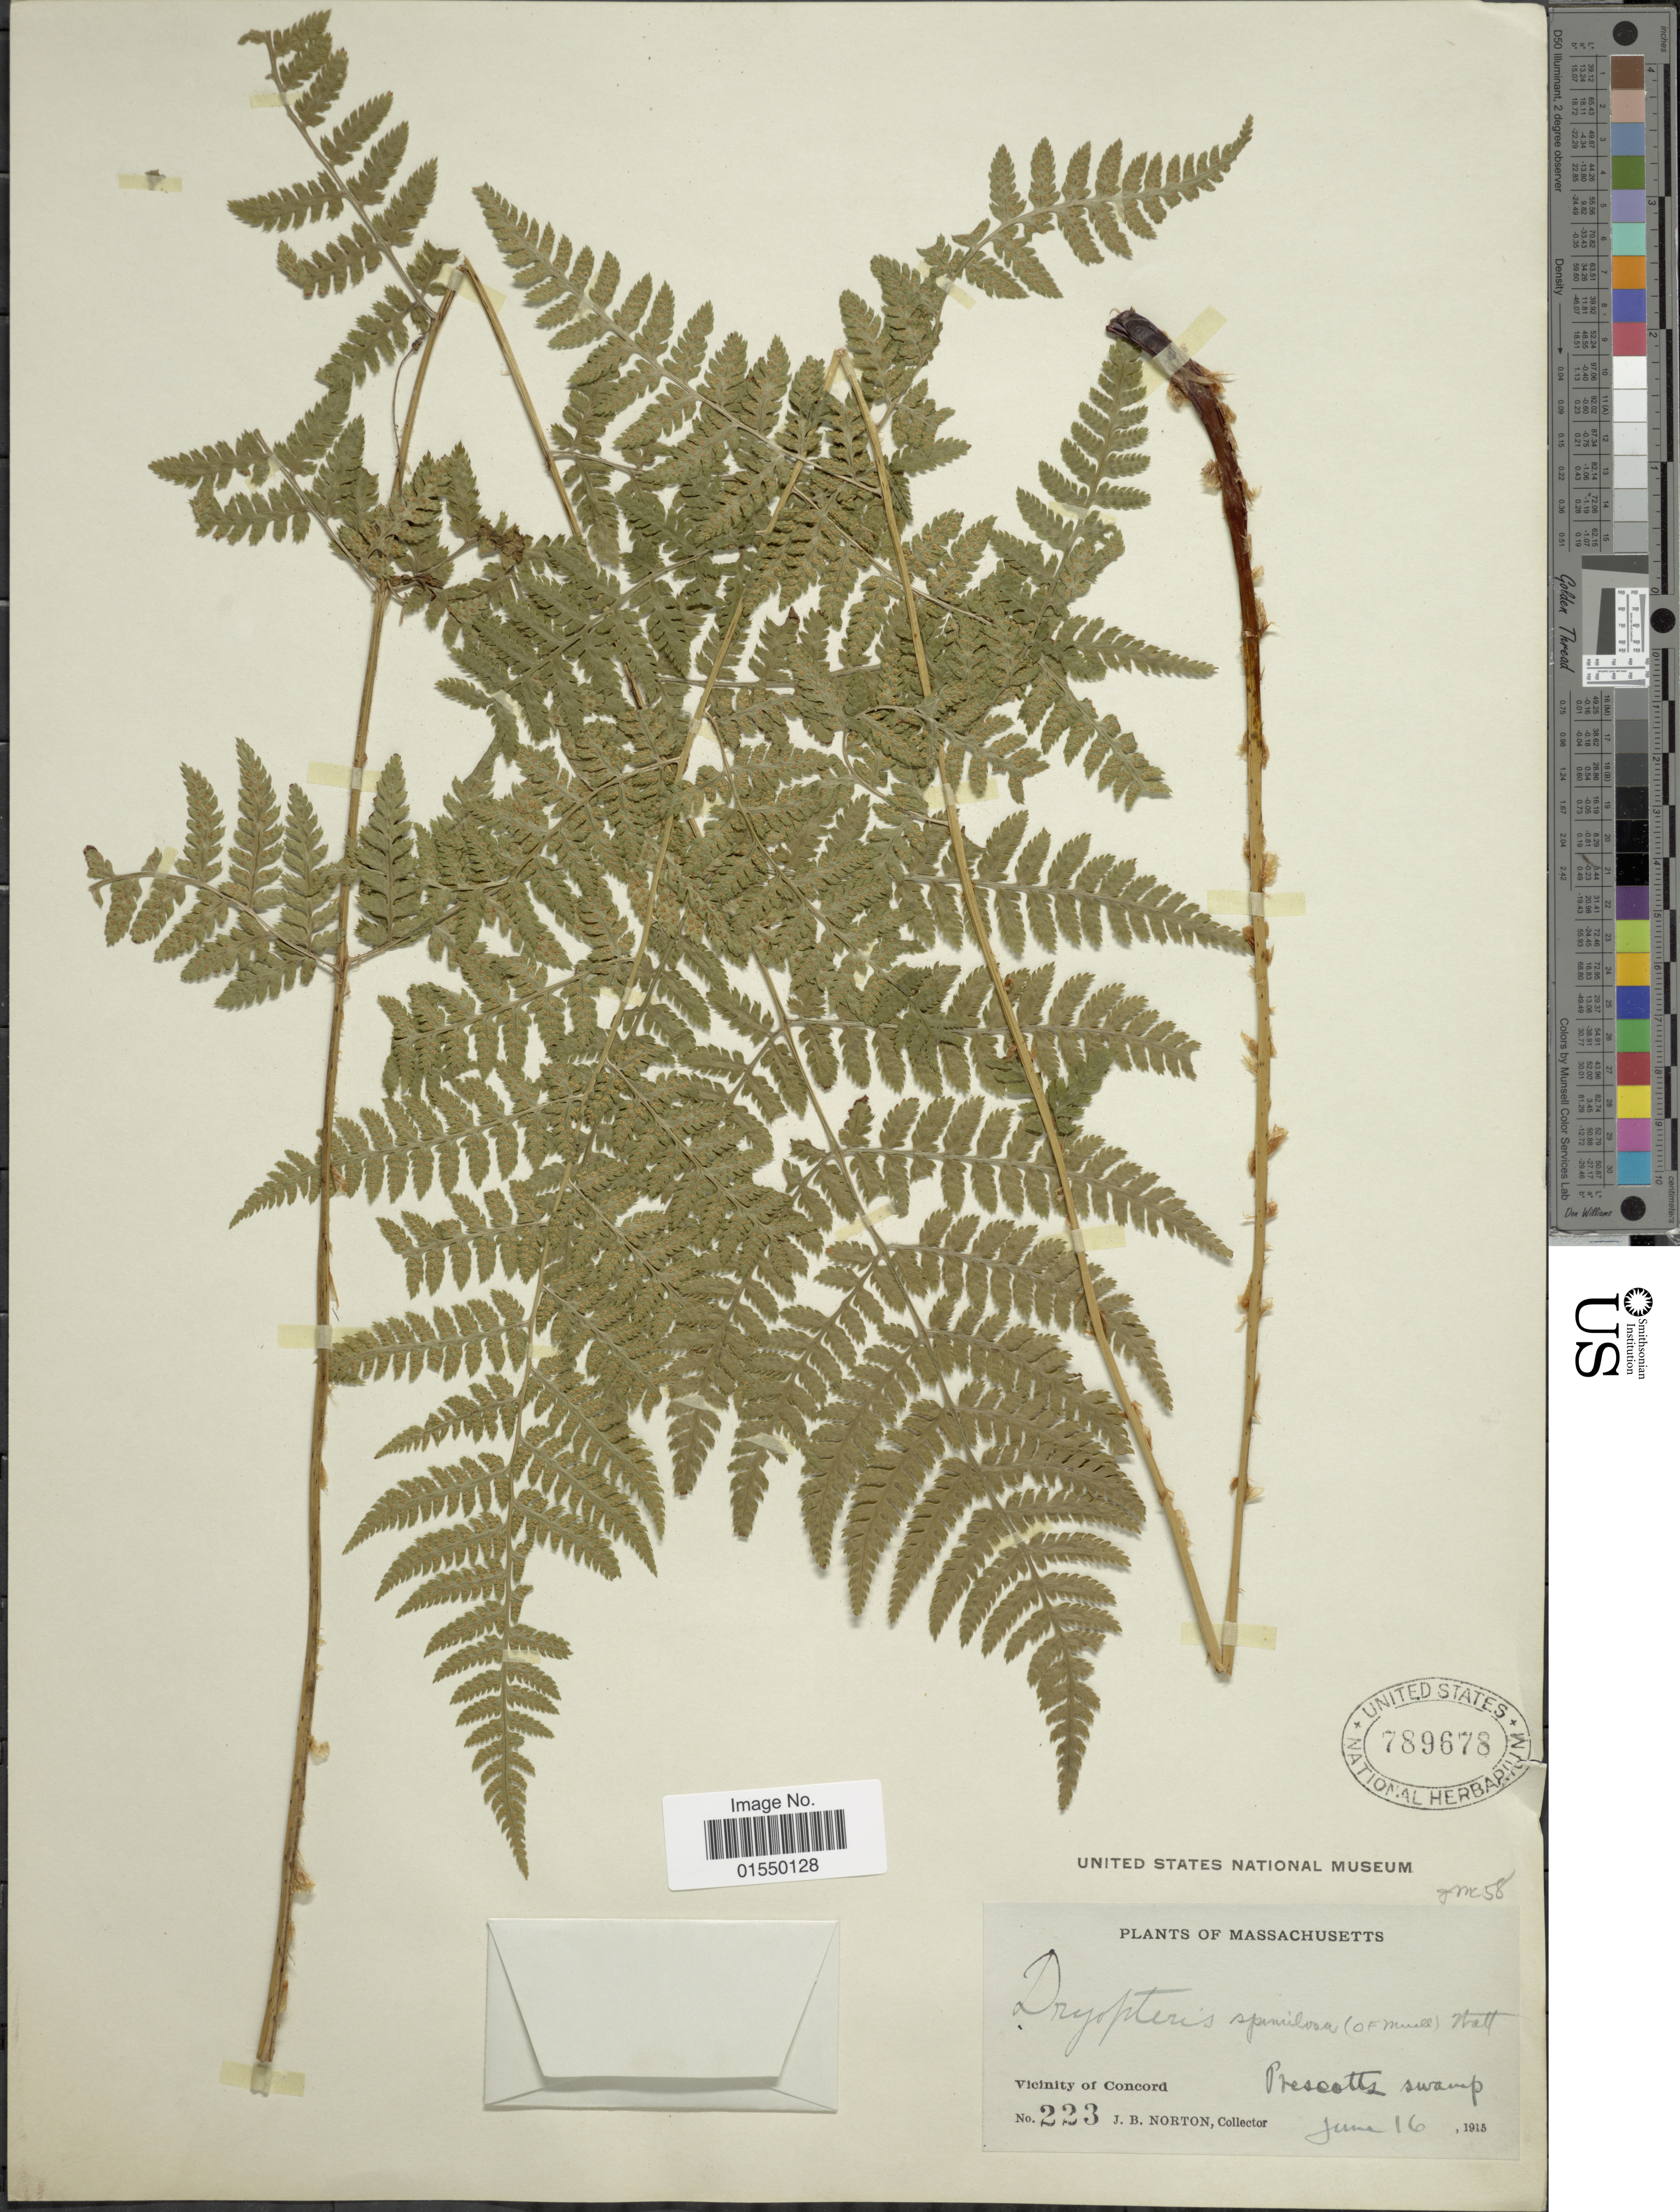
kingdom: Plantae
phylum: Tracheophyta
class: Polypodiopsida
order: Polypodiales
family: Dryopteridaceae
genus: Dryopteris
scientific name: Dryopteris carthusiana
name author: (Villars) H.P. Fuchs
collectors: J. B. Norton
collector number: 223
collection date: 1915-06-16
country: United States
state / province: Massachusetts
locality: Vicinity of Concord, Prescotts swamp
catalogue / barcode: US 789678